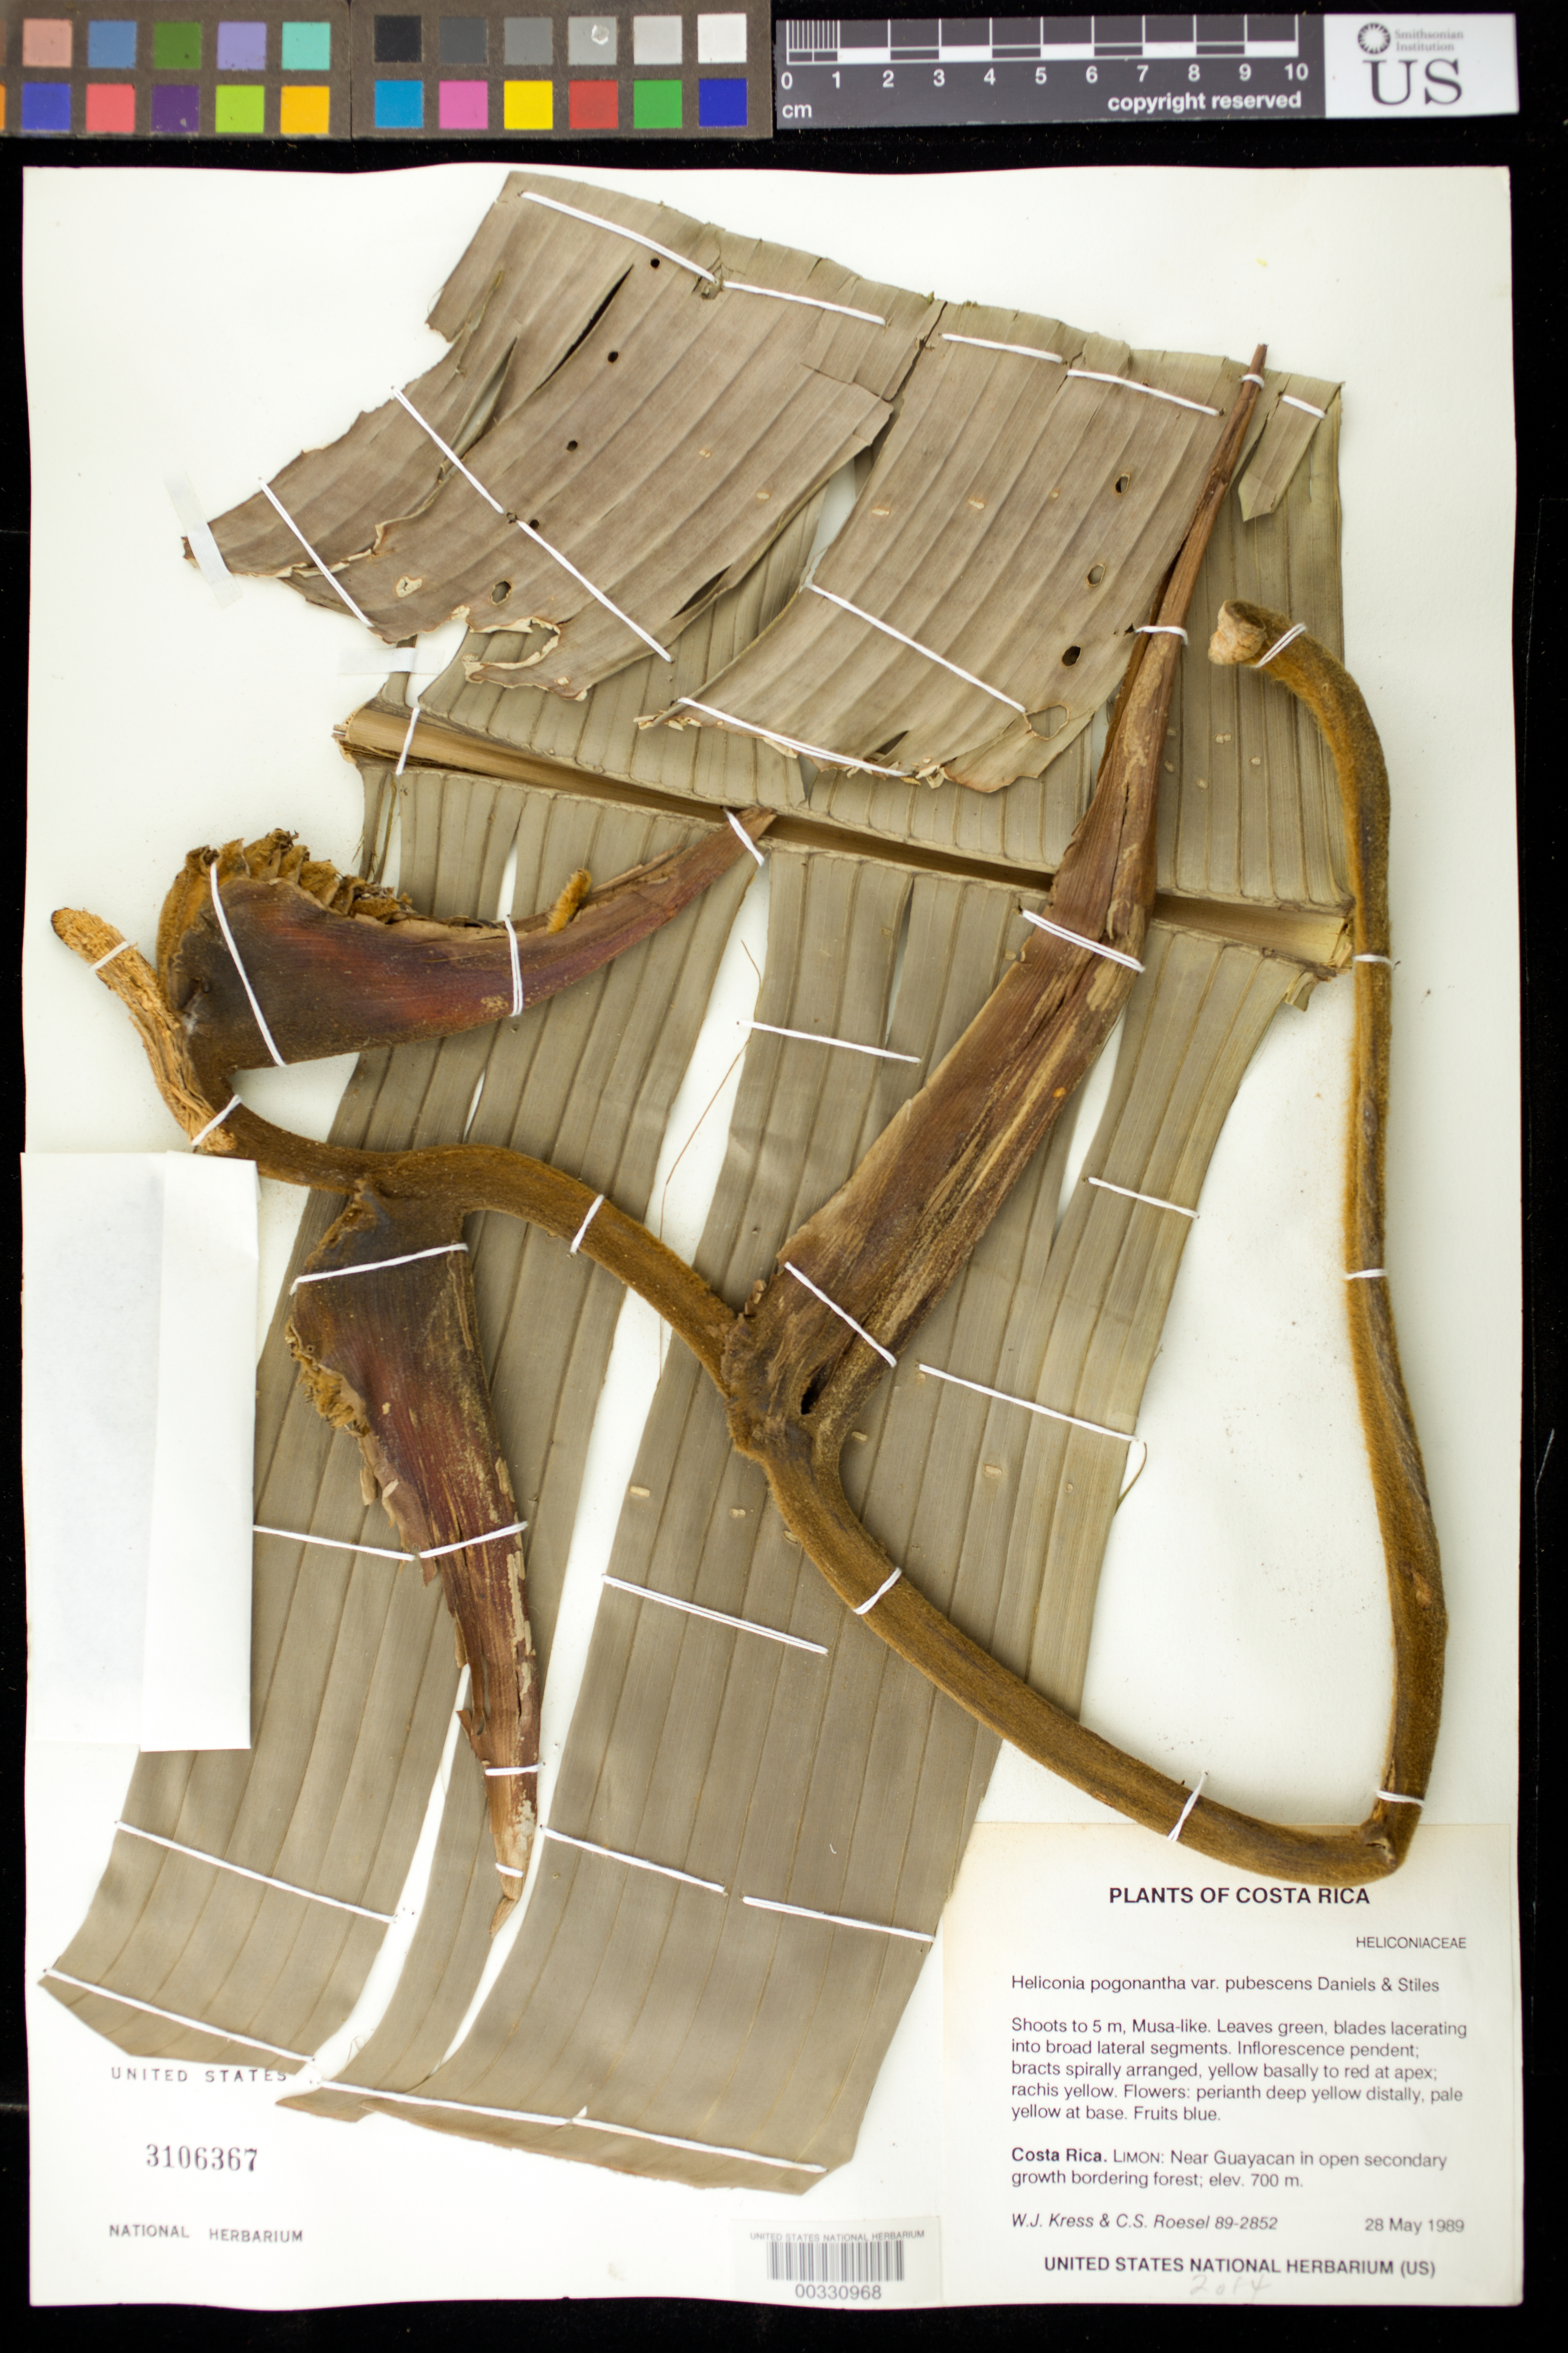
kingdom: Plantae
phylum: Tracheophyta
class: Liliopsida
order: Zingiberales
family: Heliconiaceae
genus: Heliconia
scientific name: Heliconia pogonantha var. pubescens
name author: G.S. Daniels & F.G. Stiles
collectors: W. J. Kress & C. S. Roesel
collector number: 89-2852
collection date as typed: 28 May 1989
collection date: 1989-05-28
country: Costa Rica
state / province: Limón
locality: Near guayacan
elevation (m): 700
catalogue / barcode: US 3106367